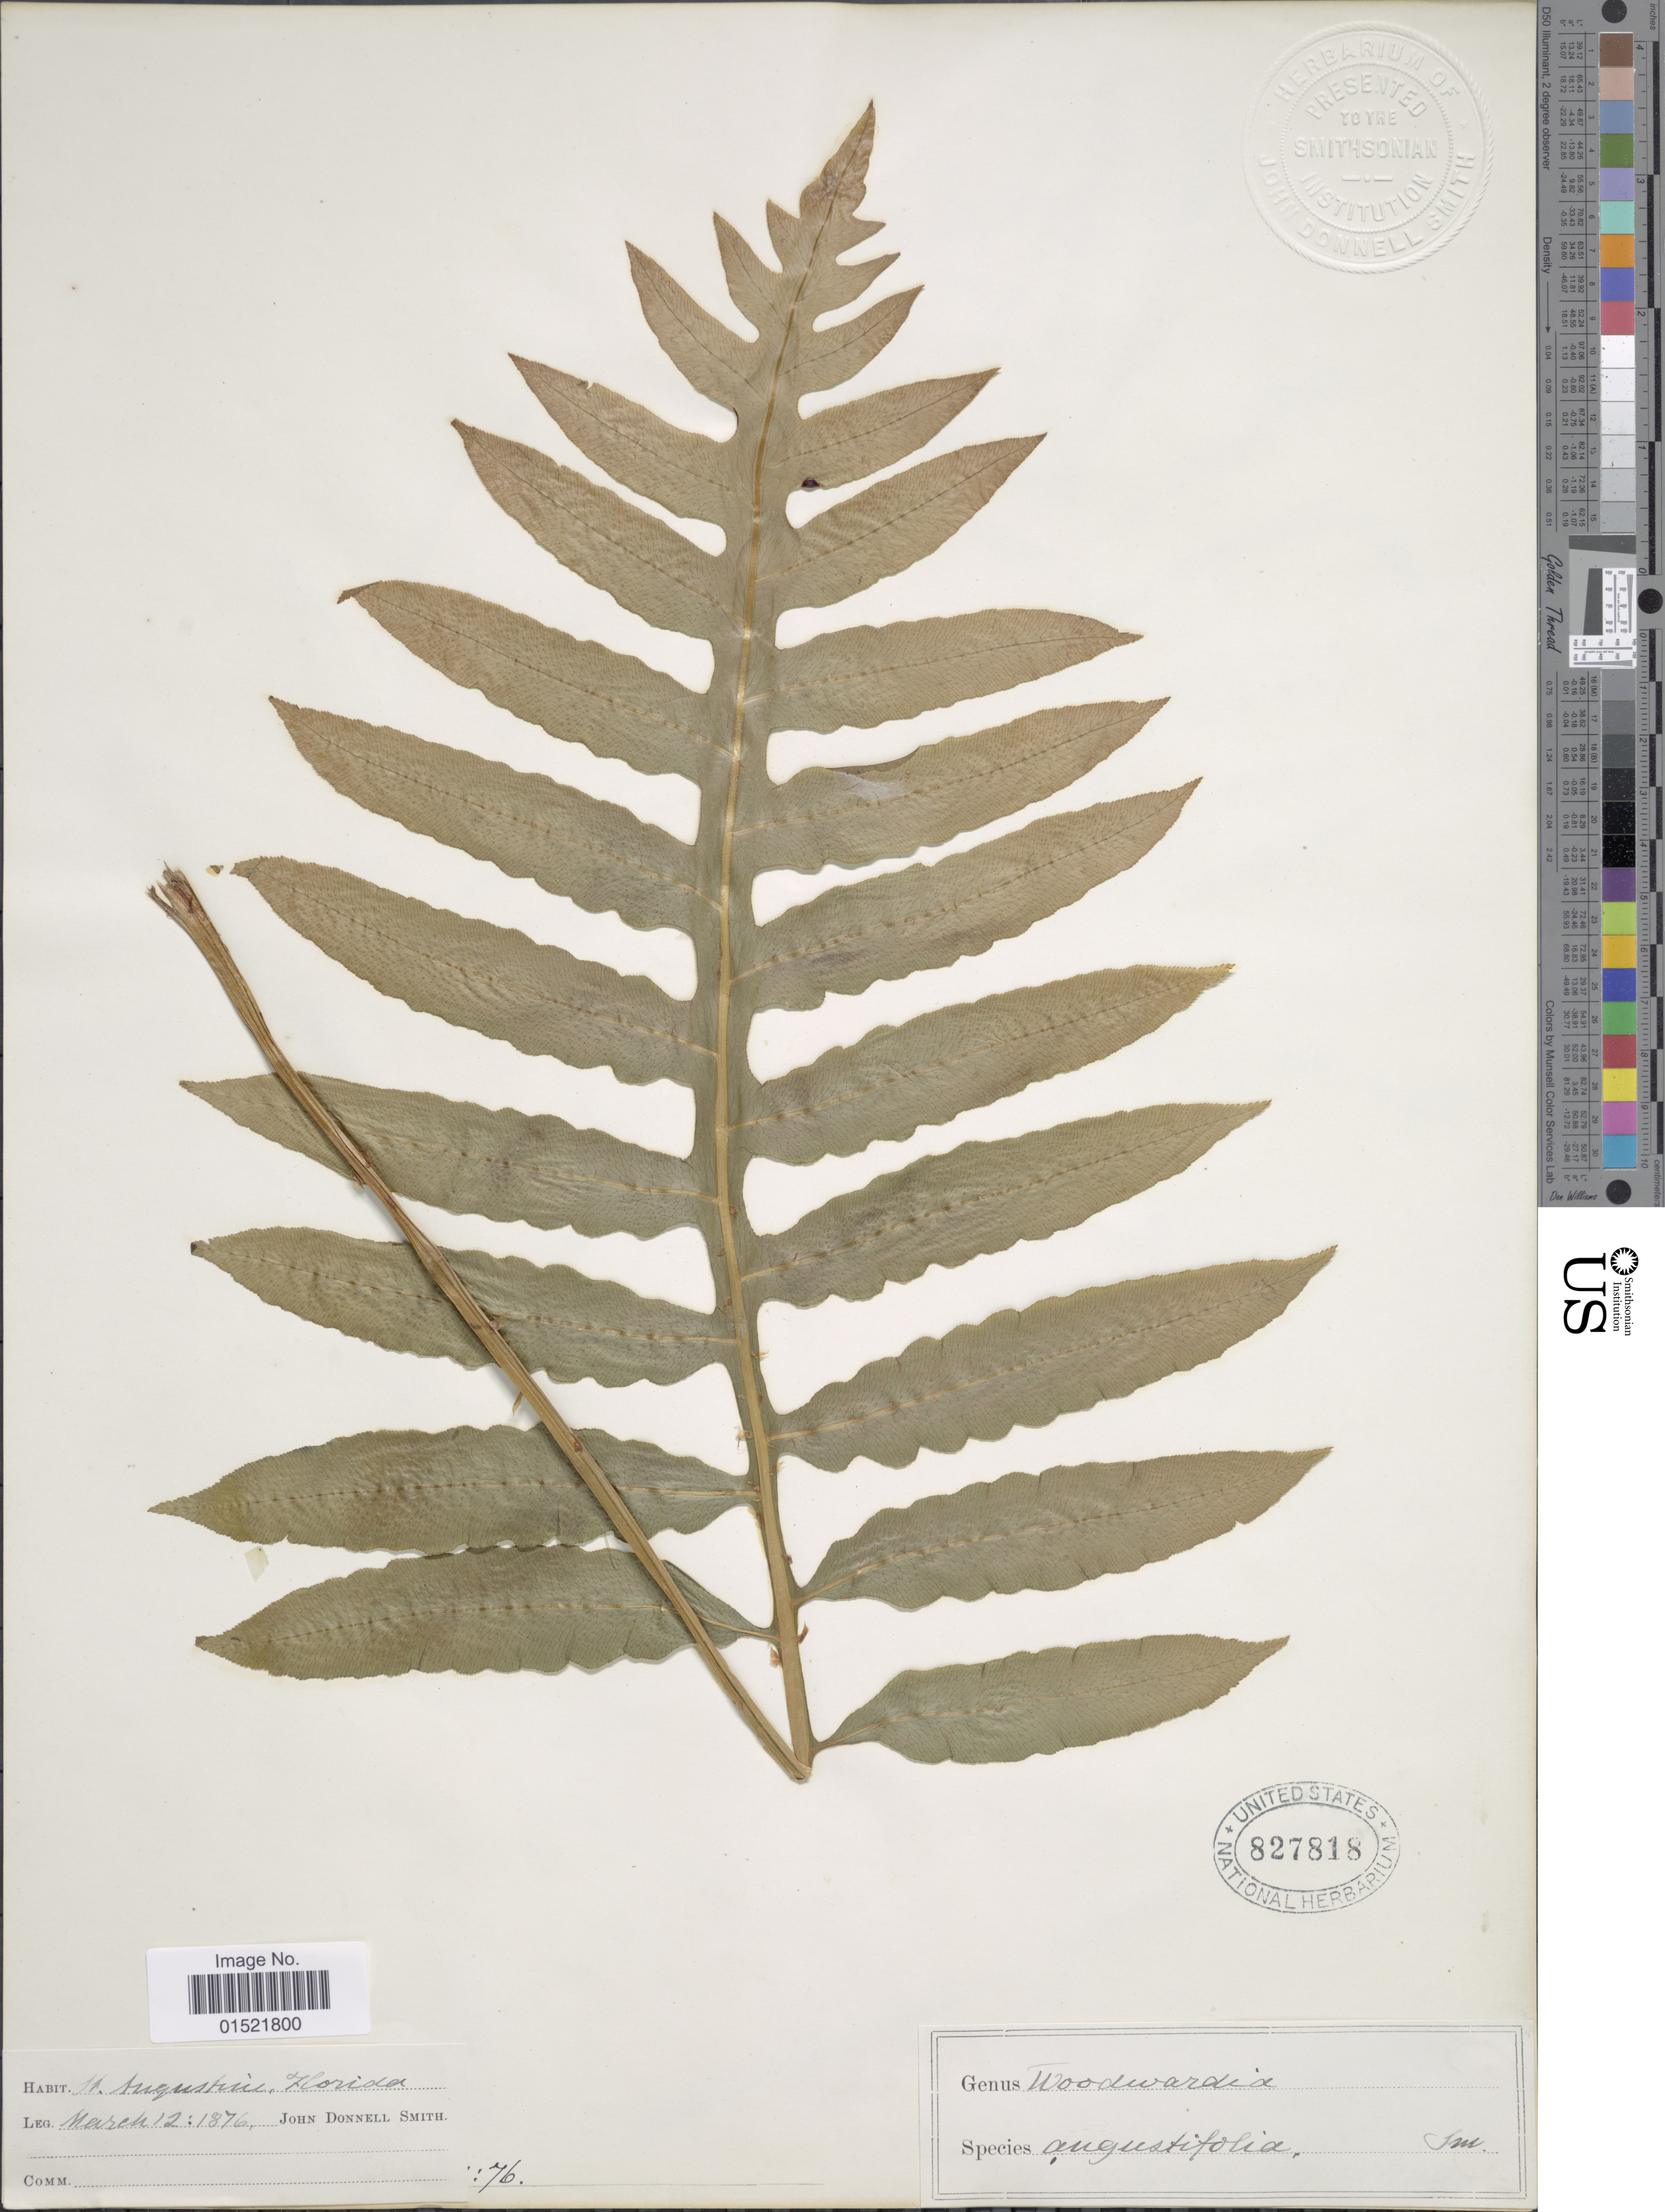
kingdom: Plantae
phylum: Tracheophyta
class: Polypodiopsida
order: Polypodiales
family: Blechnaceae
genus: Woodwardia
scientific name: Woodwardia areolata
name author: (L.) T. Moore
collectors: J. Donnell Smith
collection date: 1876-03-12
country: United States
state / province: Florida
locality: St. Augustine, Florida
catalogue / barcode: US 827818